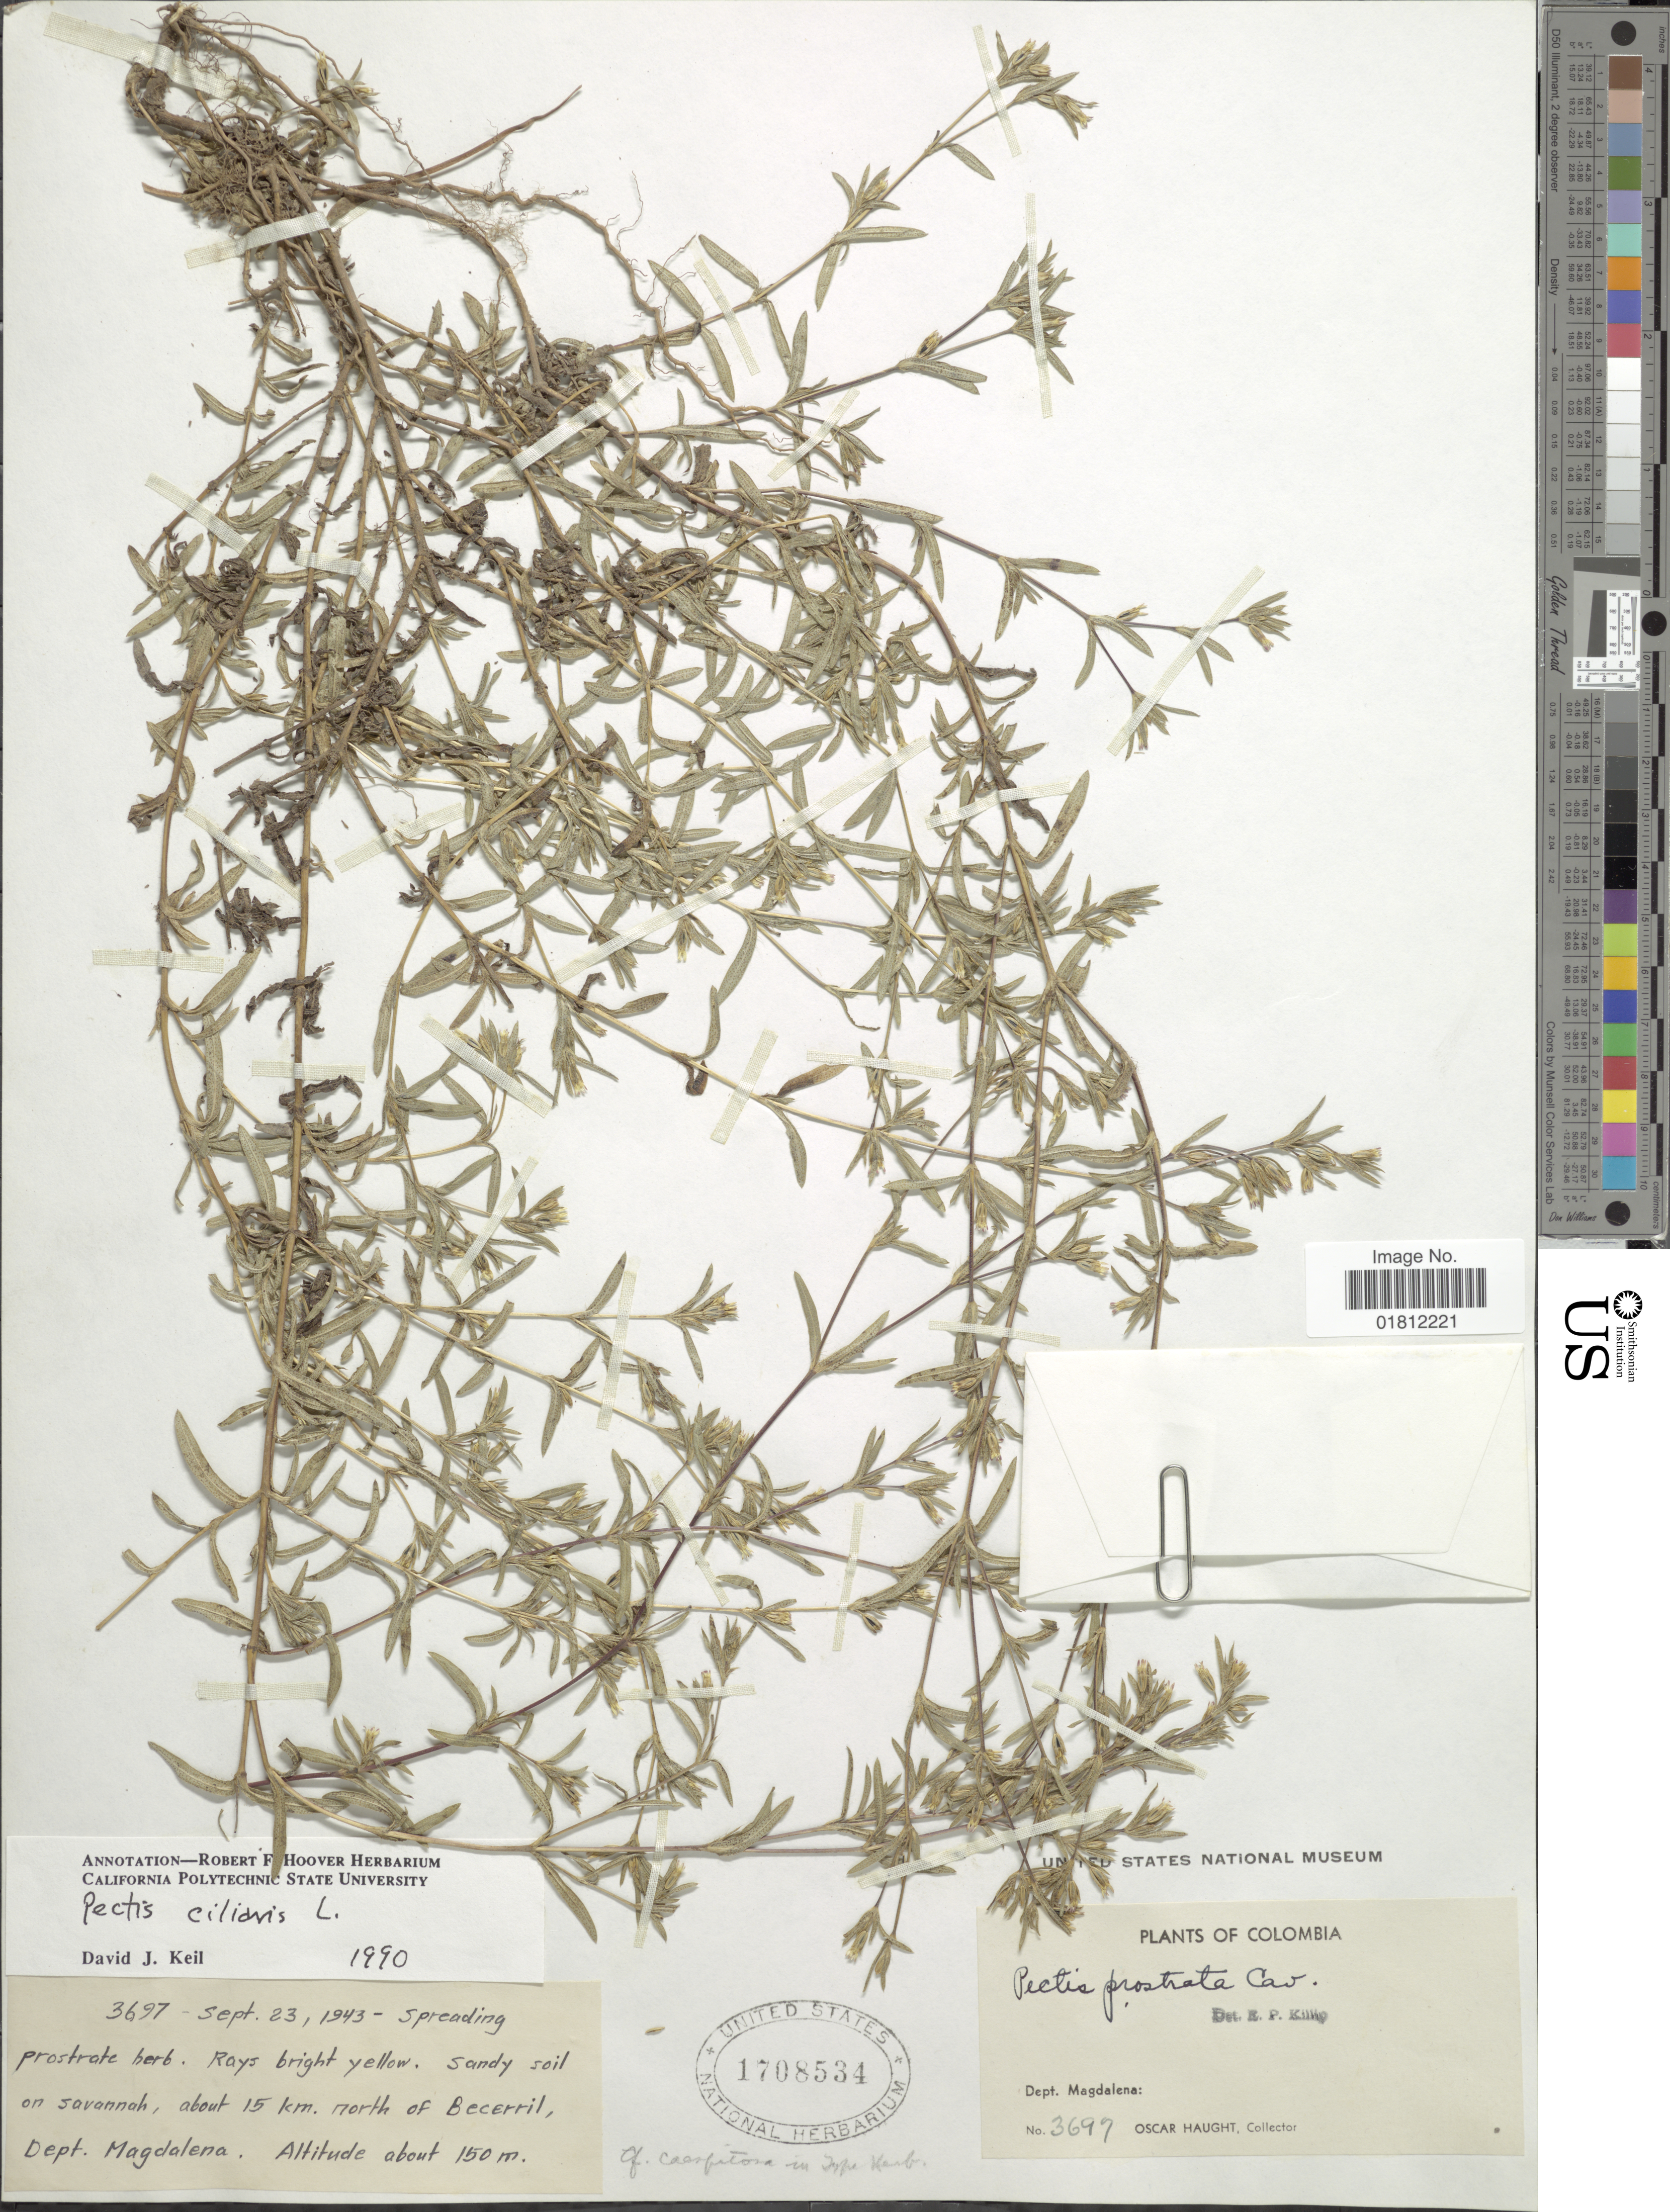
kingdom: Plantae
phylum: Tracheophyta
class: Magnoliopsida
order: Asterales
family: Asteraceae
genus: Pectis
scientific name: Pectis ciliaris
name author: L.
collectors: O. L. Haught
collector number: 3697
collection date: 1943-09-23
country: Colombia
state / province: Magdalena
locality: Dept. Magdalena. About 15 km. north of Becerril.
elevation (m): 150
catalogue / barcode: US 1708534